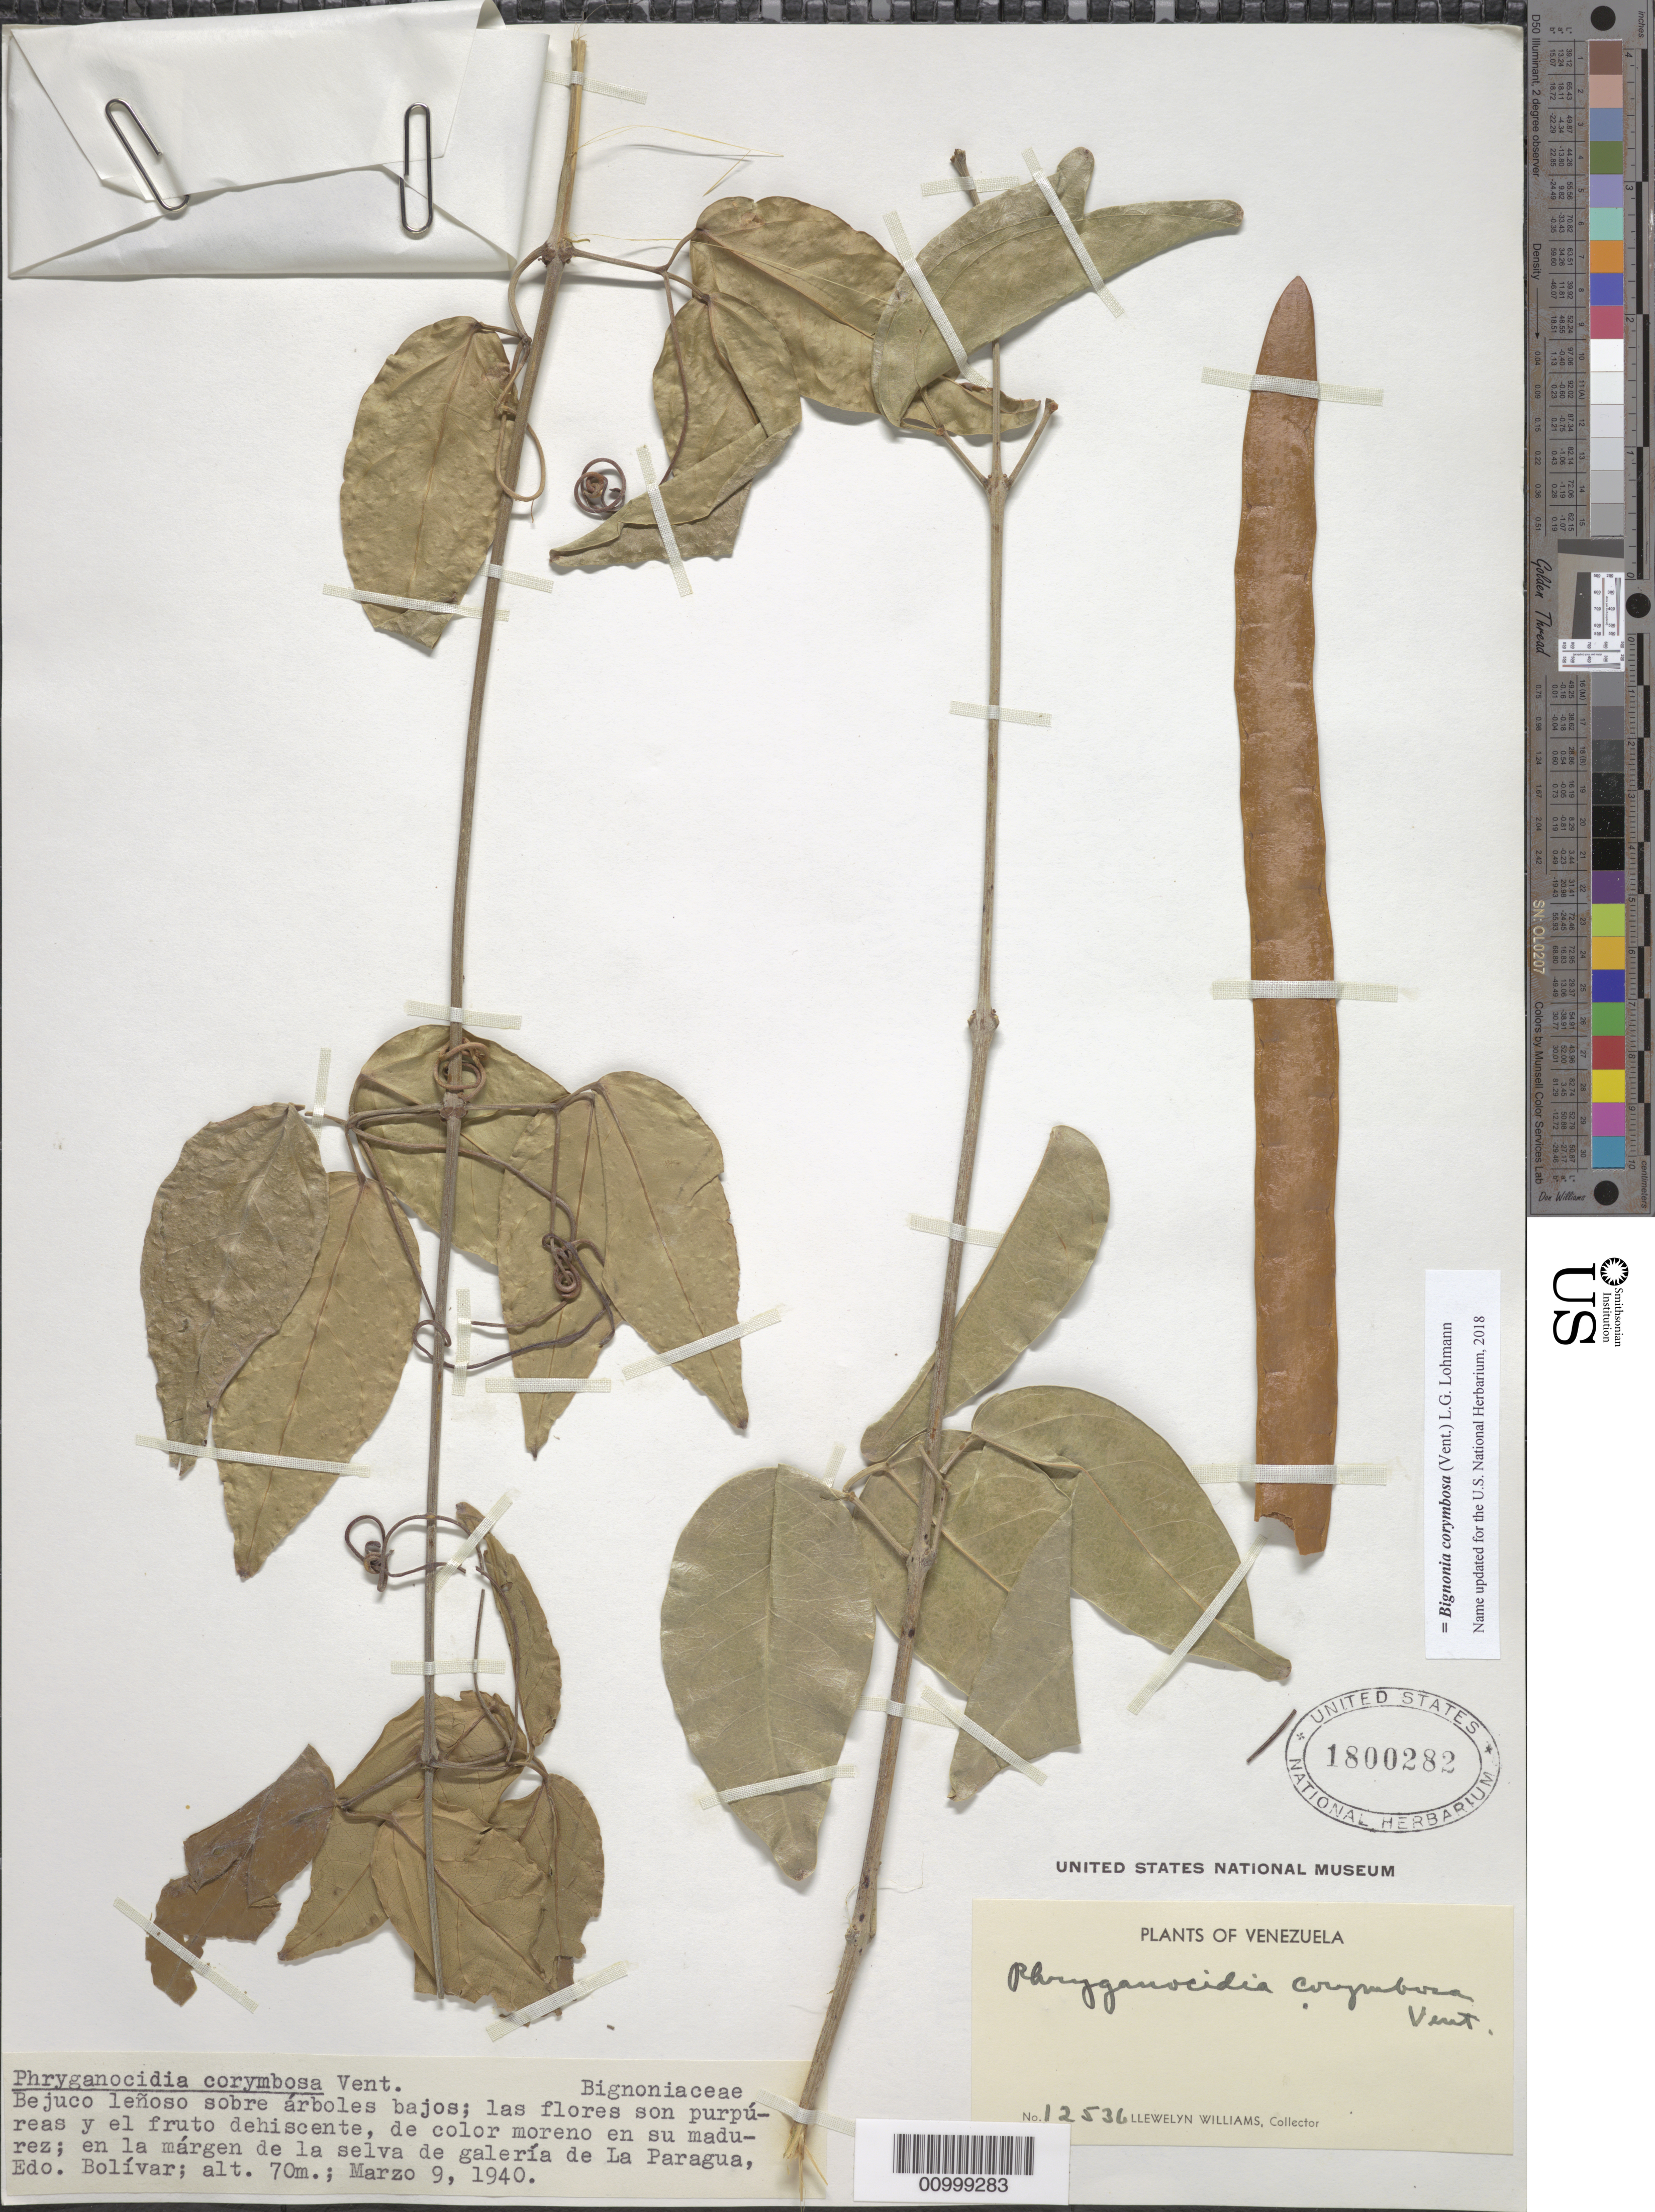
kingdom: Plantae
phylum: Tracheophyta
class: Magnoliopsida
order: Lamiales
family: Bignoniaceae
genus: Bignonia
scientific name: Bignonia corymbosa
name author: (Vent.) L.G. Lohmann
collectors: Ll. Williams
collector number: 12536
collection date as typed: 9-Mar-40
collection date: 1940-03-09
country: Venezuela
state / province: Bolívar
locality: en la margen de la selva de galeria de La Paragua, Edo.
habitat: Benjuco lenoso sobre arboles bajos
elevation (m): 70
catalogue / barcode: US 1800282